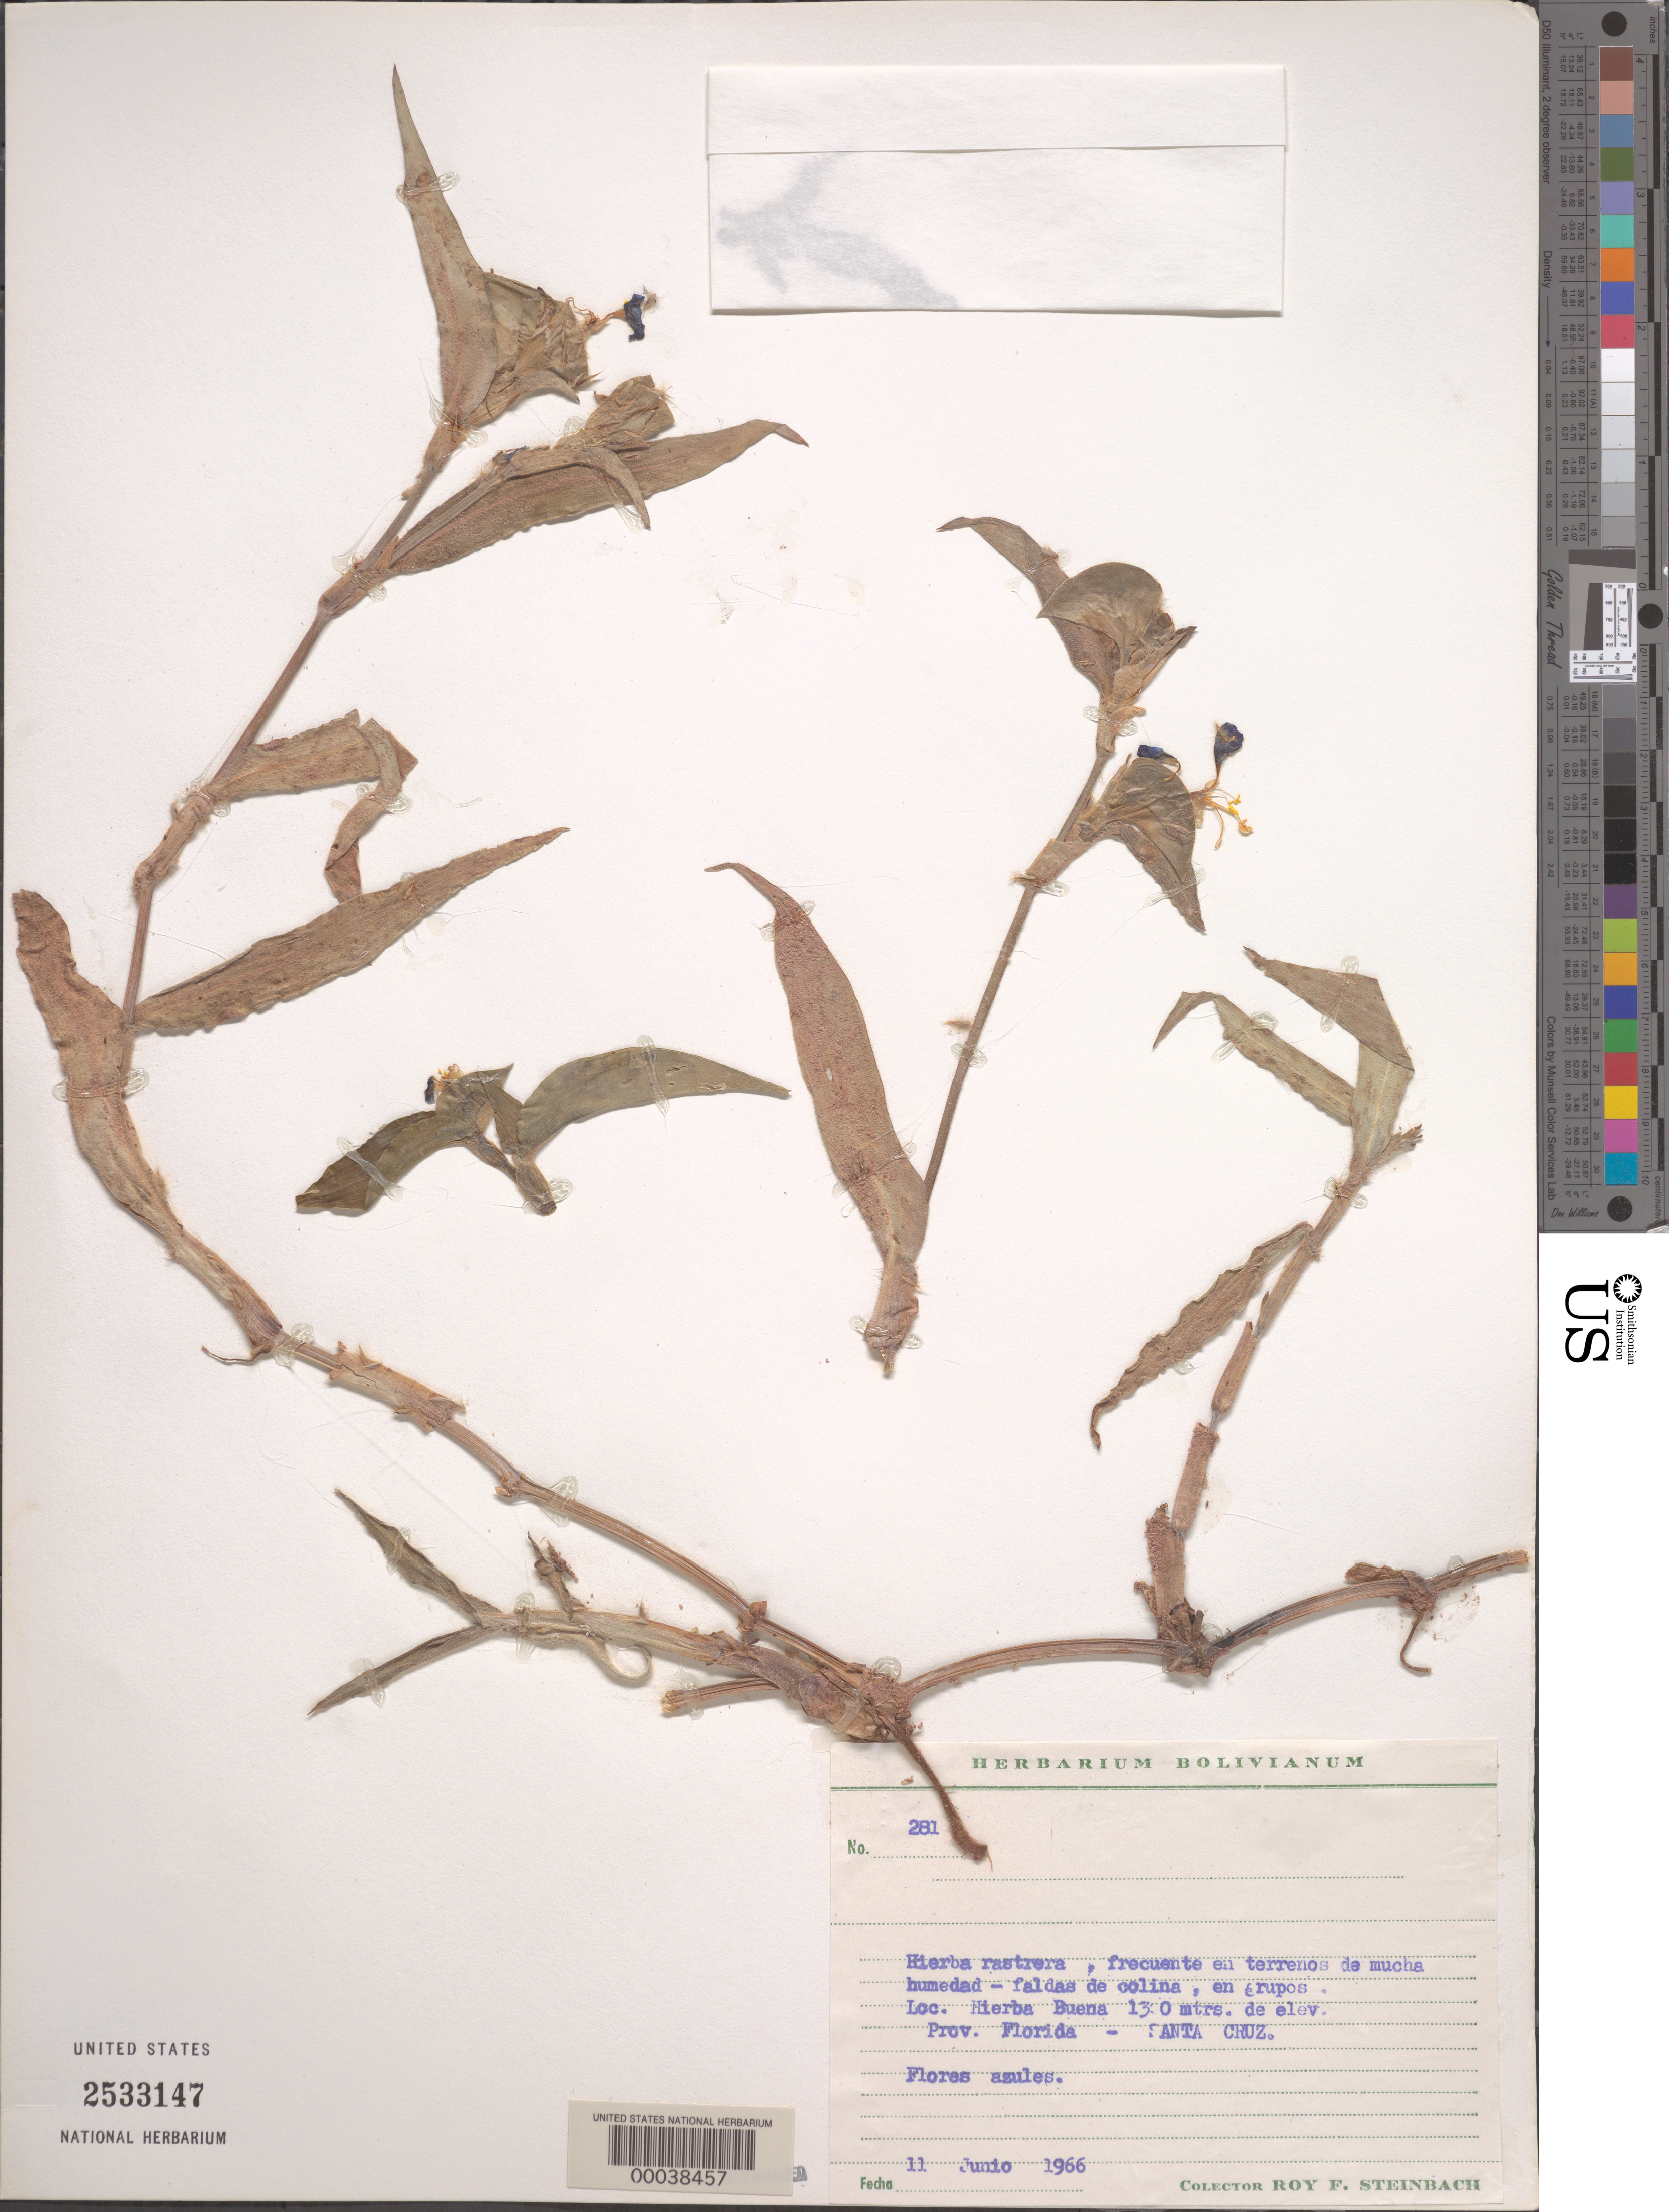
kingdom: Plantae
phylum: Tracheophyta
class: Liliopsida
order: Commelinales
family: Commelinaceae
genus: Commelina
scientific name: Commelina erecta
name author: L.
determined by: Faden, Robert B., (US), Smithsonian Institution - National Museum of Natural History (UNITED STATES)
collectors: R. F. Steinbach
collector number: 281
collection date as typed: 11 Jun 1966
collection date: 1966-06-11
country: Bolivia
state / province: Santa Cruz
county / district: Florida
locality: Hierba Buena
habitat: Moist slope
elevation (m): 1300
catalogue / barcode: US 2533147